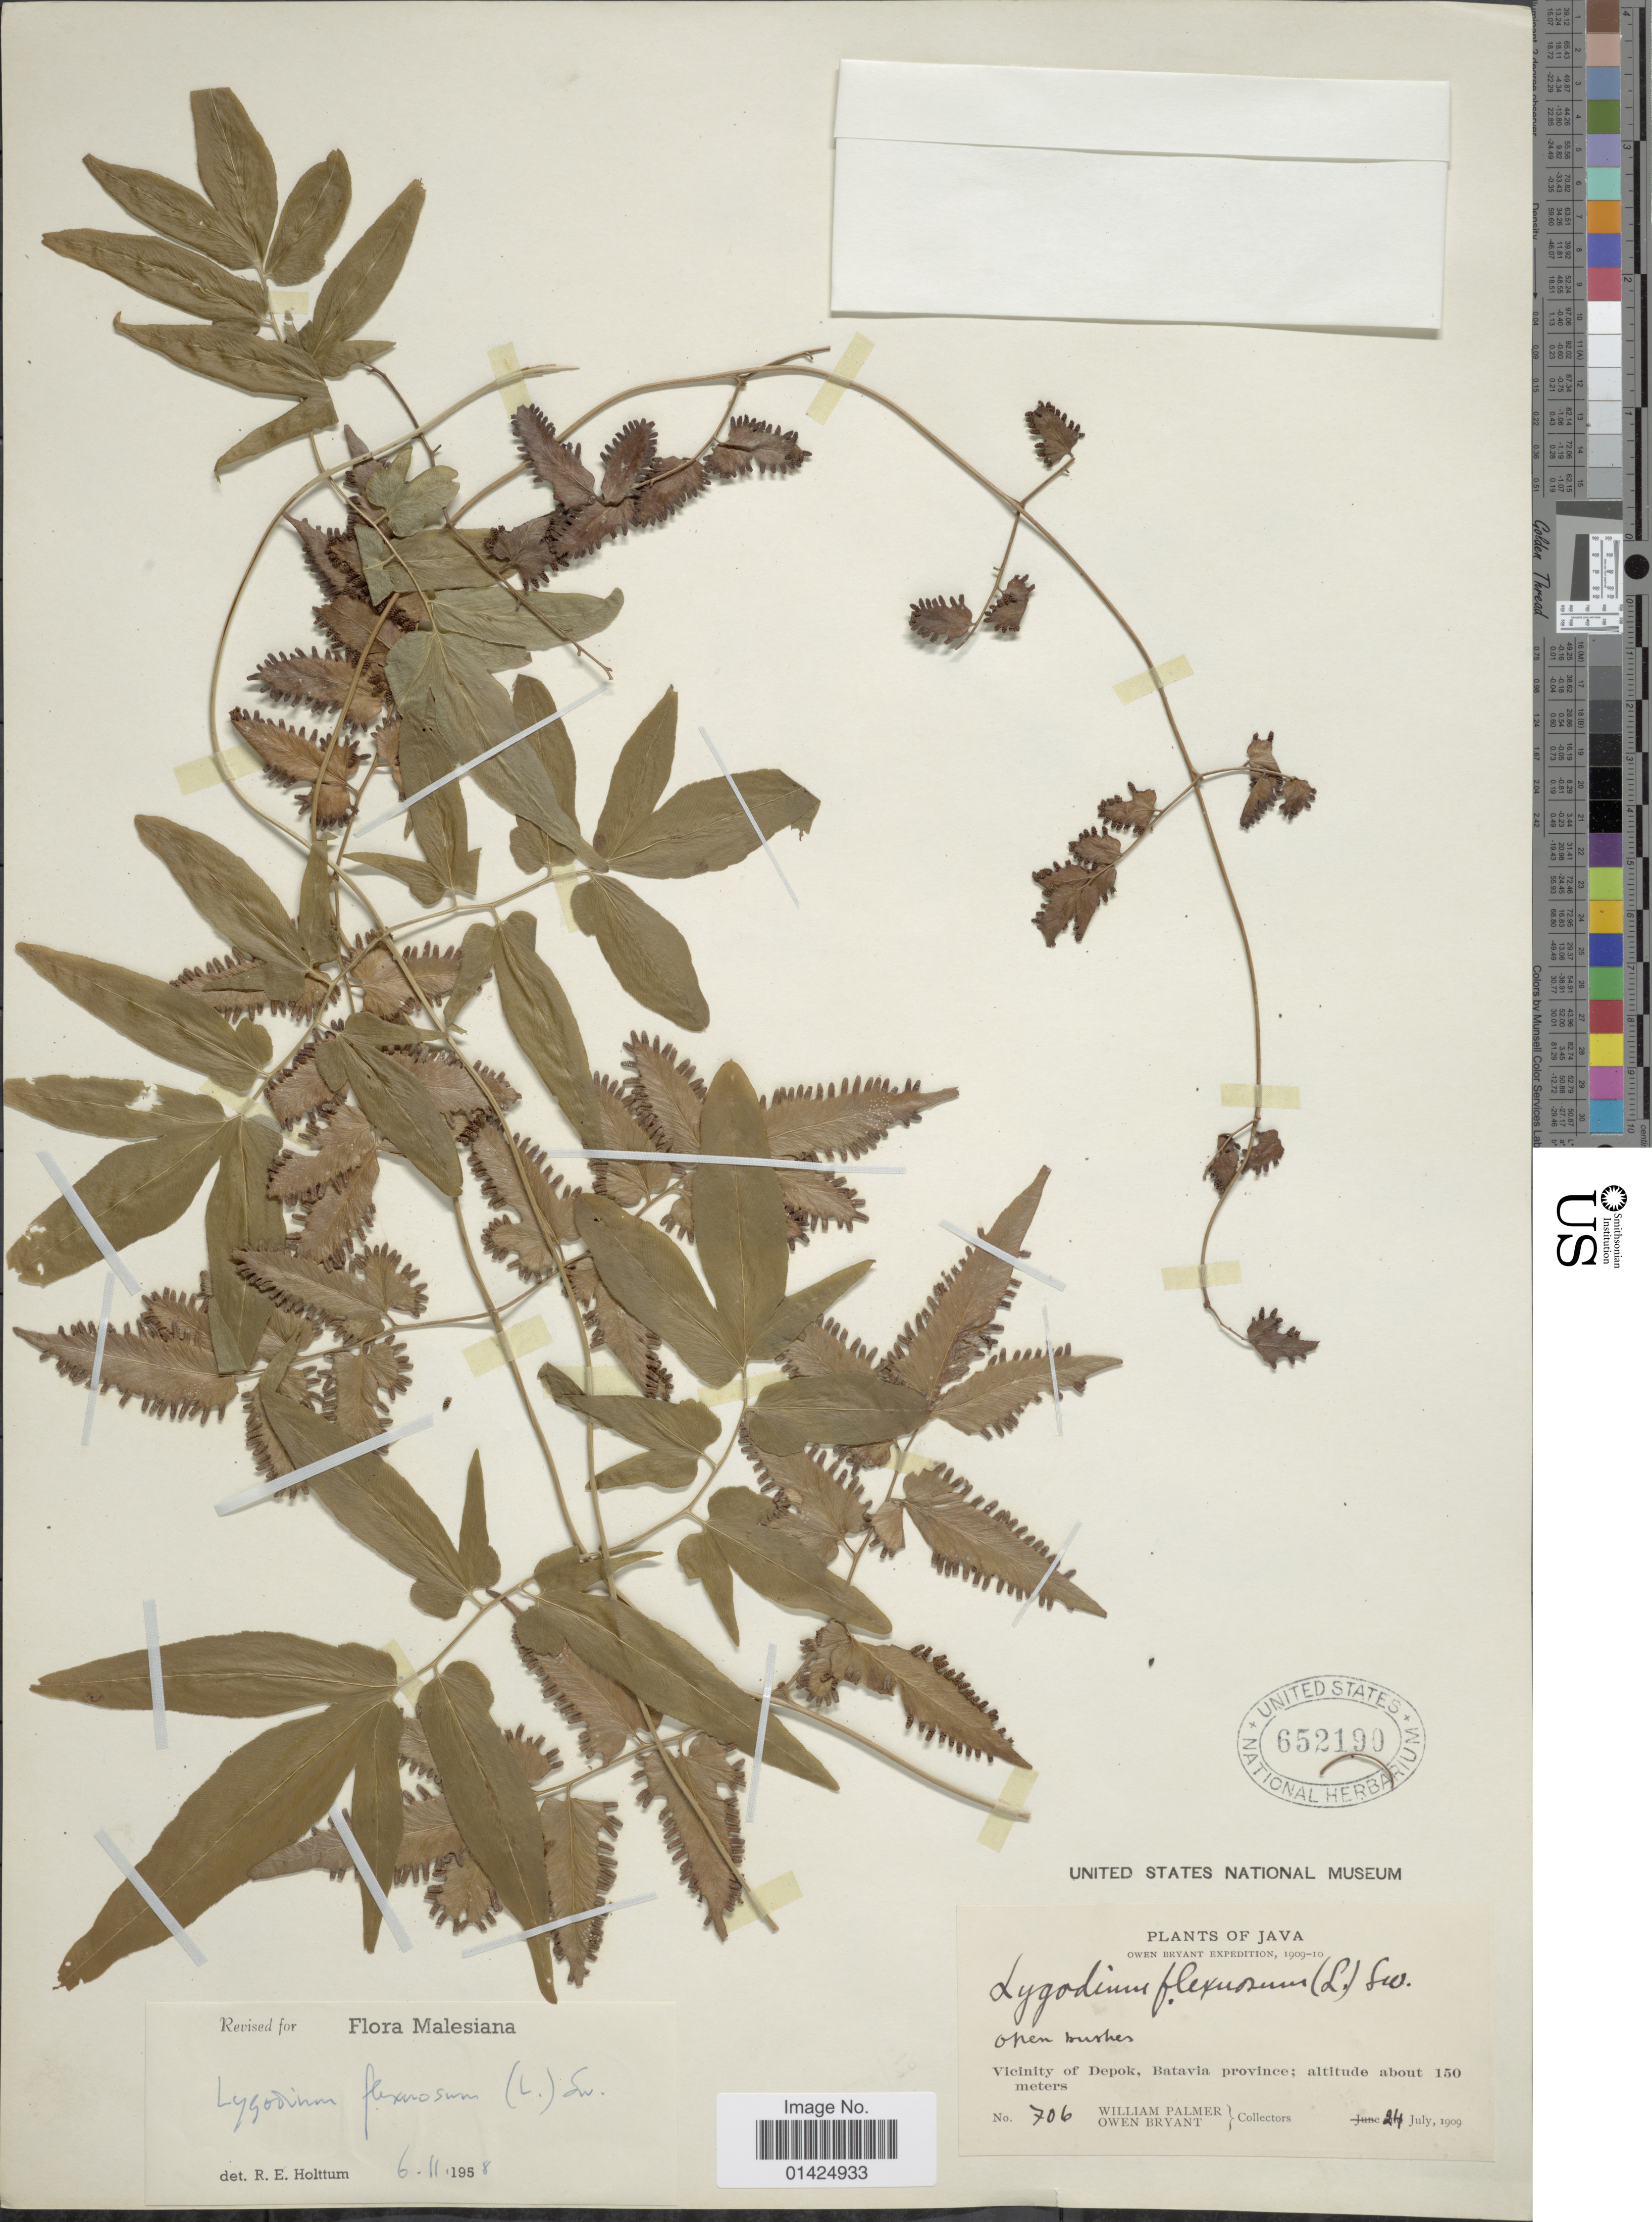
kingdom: Plantae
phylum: Tracheophyta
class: Polypodiopsida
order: Schizaeales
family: Lygodiaceae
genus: Lygodium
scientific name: Lygodium flexuosum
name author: Sw.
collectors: W. Palmer & O. Bryant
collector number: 706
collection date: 1909-07-24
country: Indonesia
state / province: Java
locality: Vicinity of Depok, Batavia province.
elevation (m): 150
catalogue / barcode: US 652190